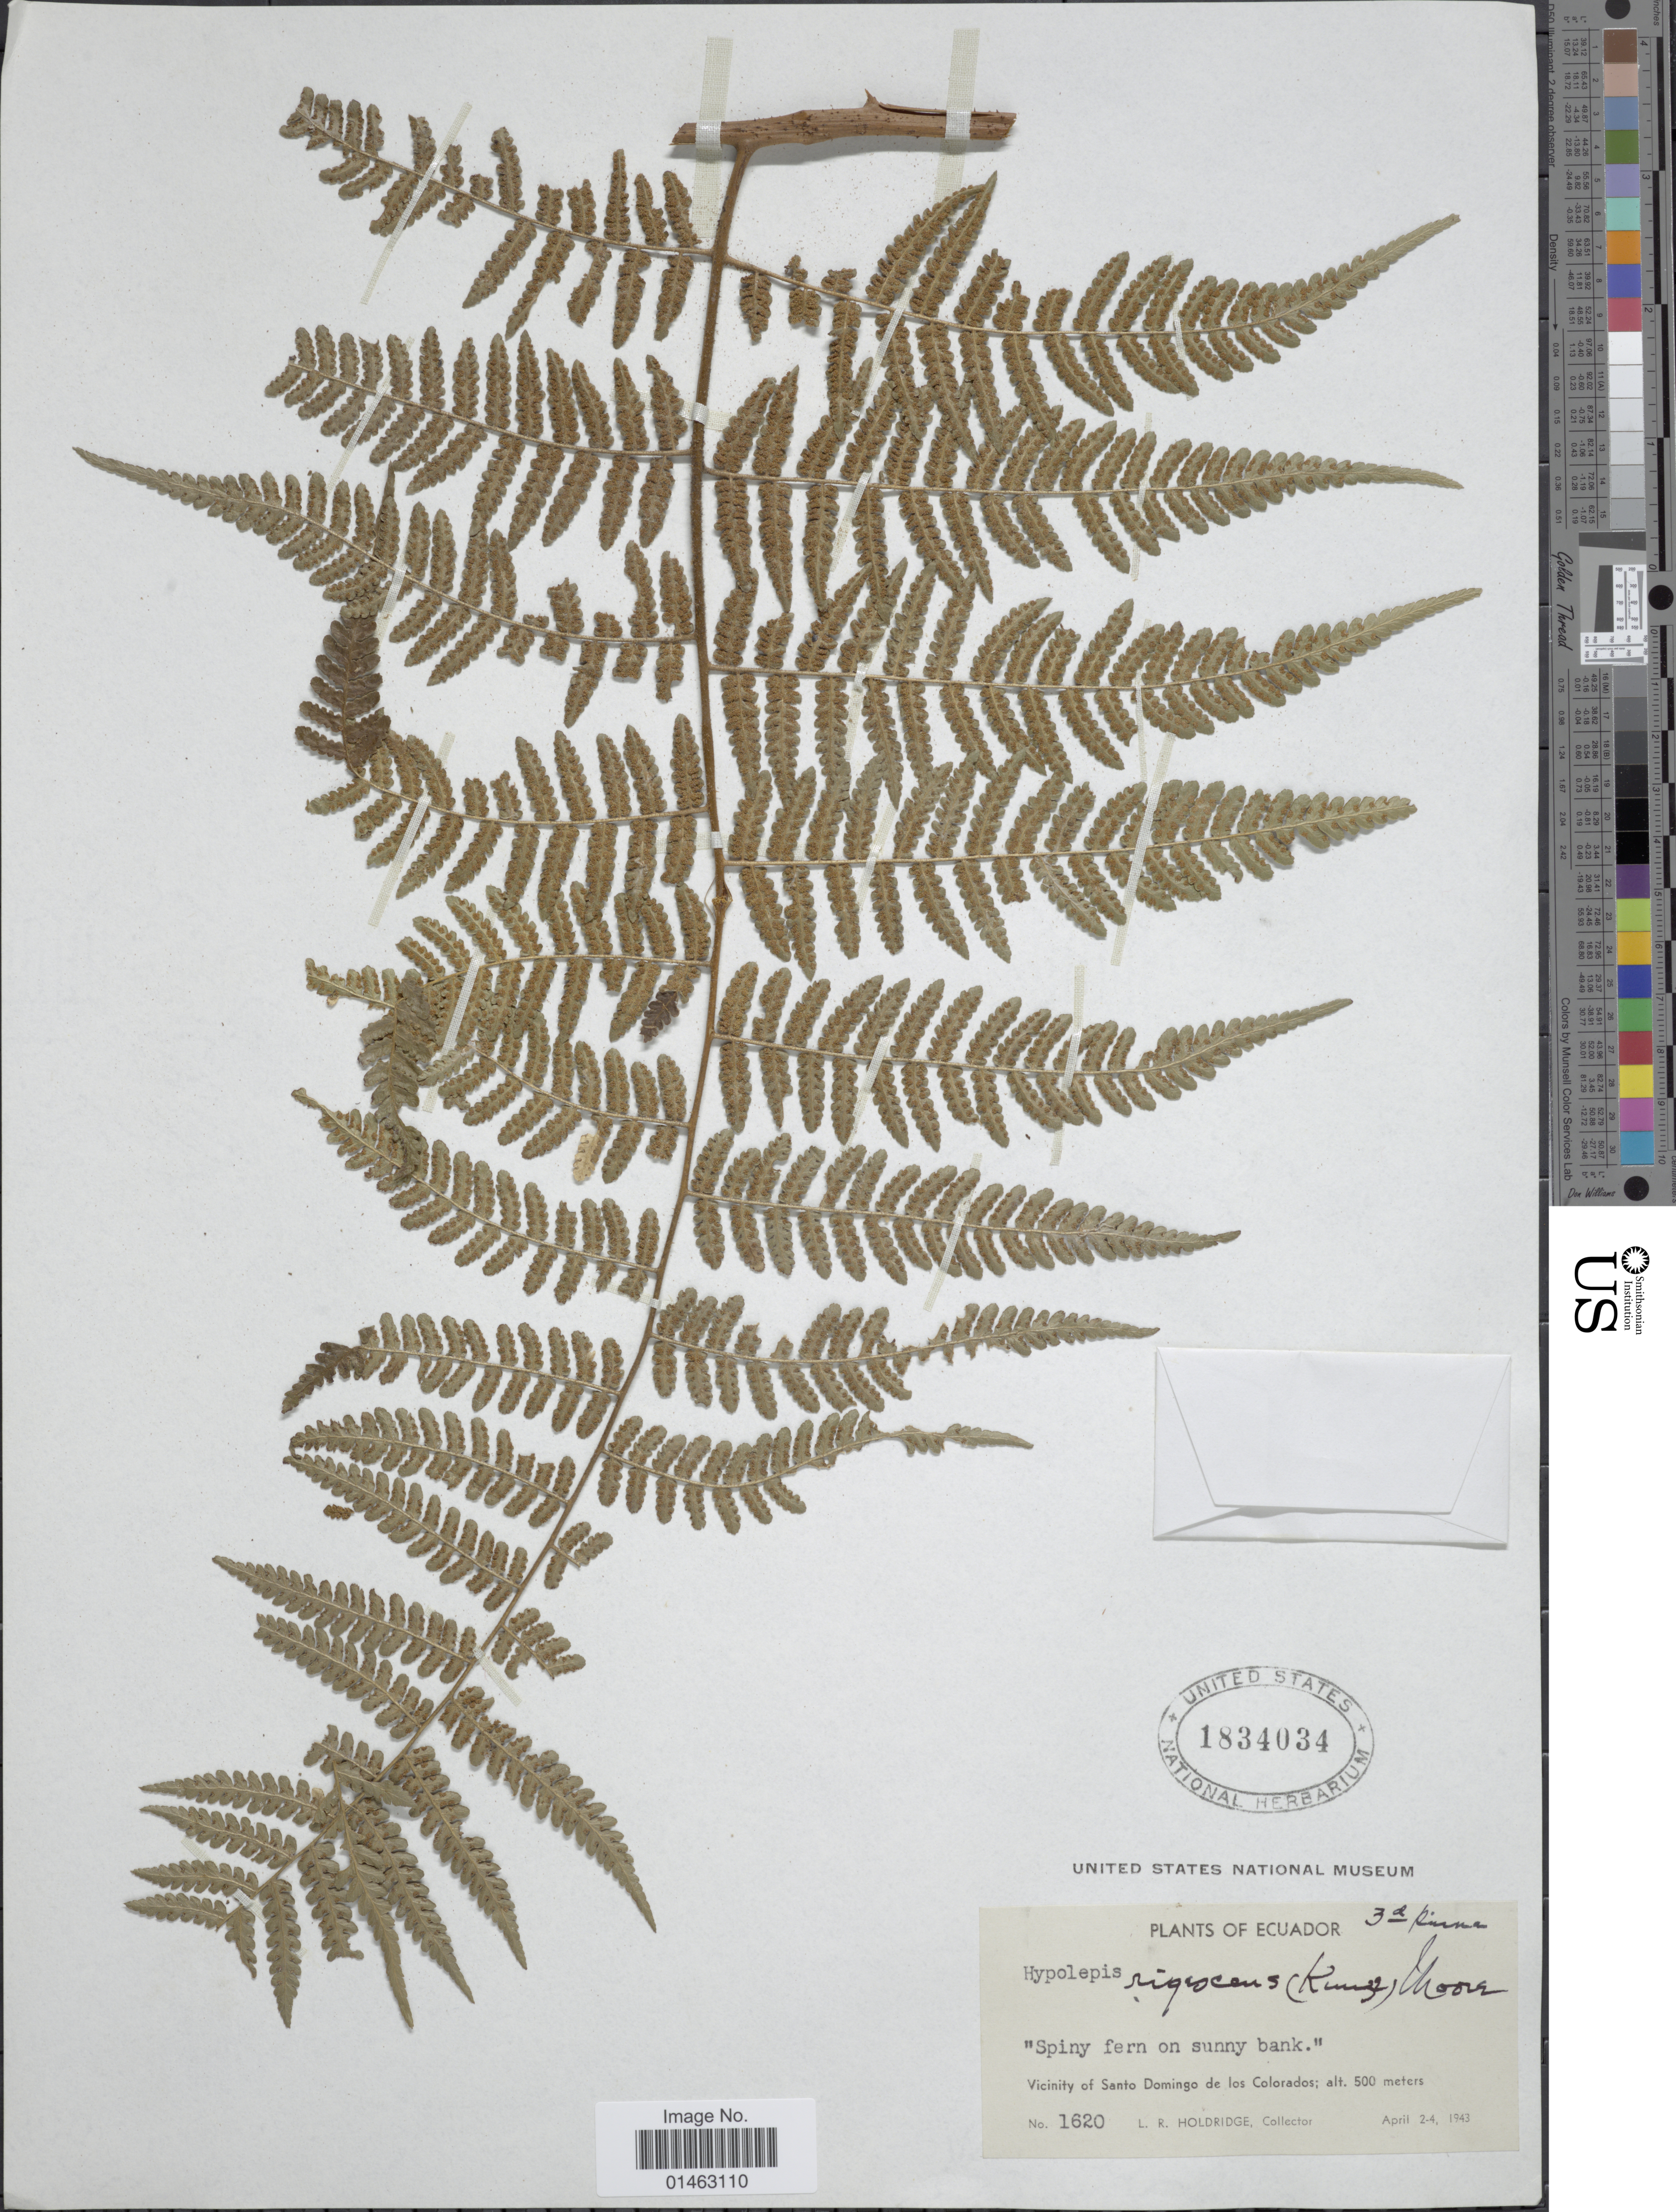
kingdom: Plantae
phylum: Tracheophyta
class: Polypodiopsida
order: Polypodiales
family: Dennstaedtiaceae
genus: Hypolepis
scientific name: Hypolepis steubelii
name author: Hieron.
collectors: L. Holdridge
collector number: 1620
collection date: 1943-04-02/1943-04-04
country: Ecuador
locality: Vicinity of Santo Domingo de los Colorados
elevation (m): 500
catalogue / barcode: US 1834034